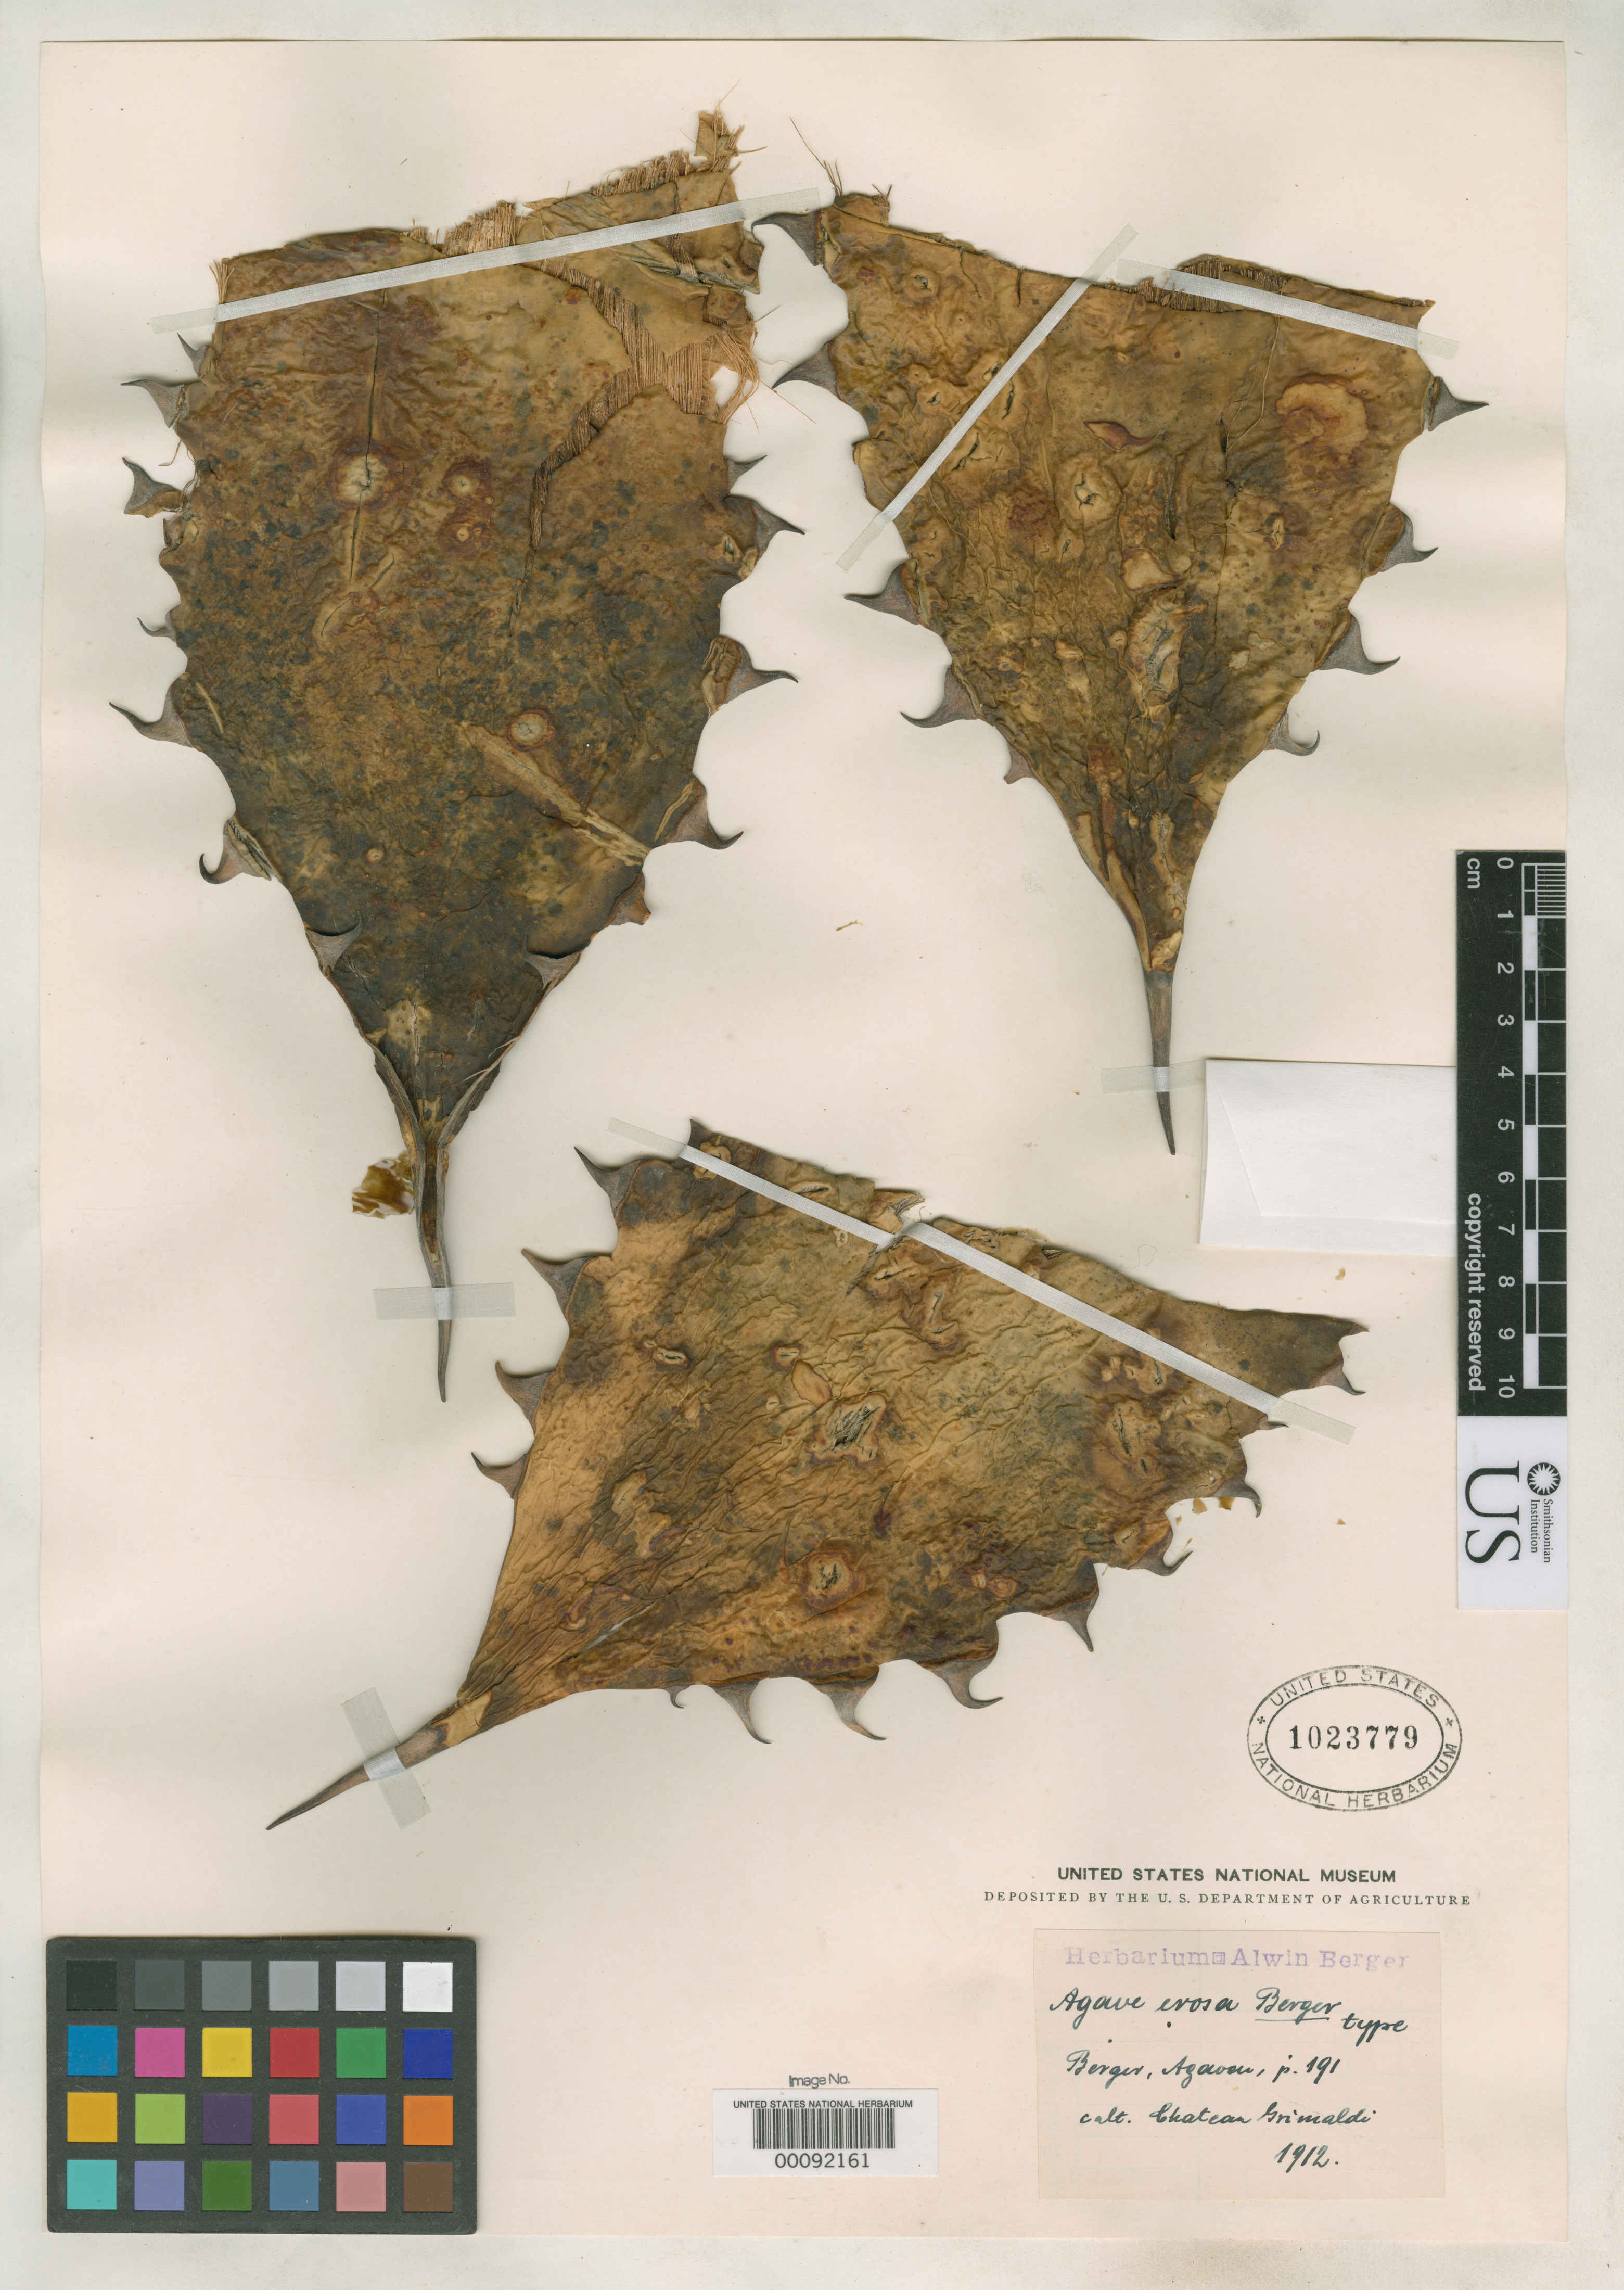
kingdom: Plantae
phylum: Tracheophyta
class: Liliopsida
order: Asparagales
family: Asparagaceae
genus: Agave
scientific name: Agave erosa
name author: A. Berger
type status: Type Collection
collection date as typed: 1912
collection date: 1912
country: Mexico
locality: Cultivated at La Mortola, Italy.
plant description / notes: One of three sheets (USNH 1023779, 1023780, 1023811) ex herb. Alwin Berger annotated as "Type", possibly the holotype?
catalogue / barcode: US 1023779